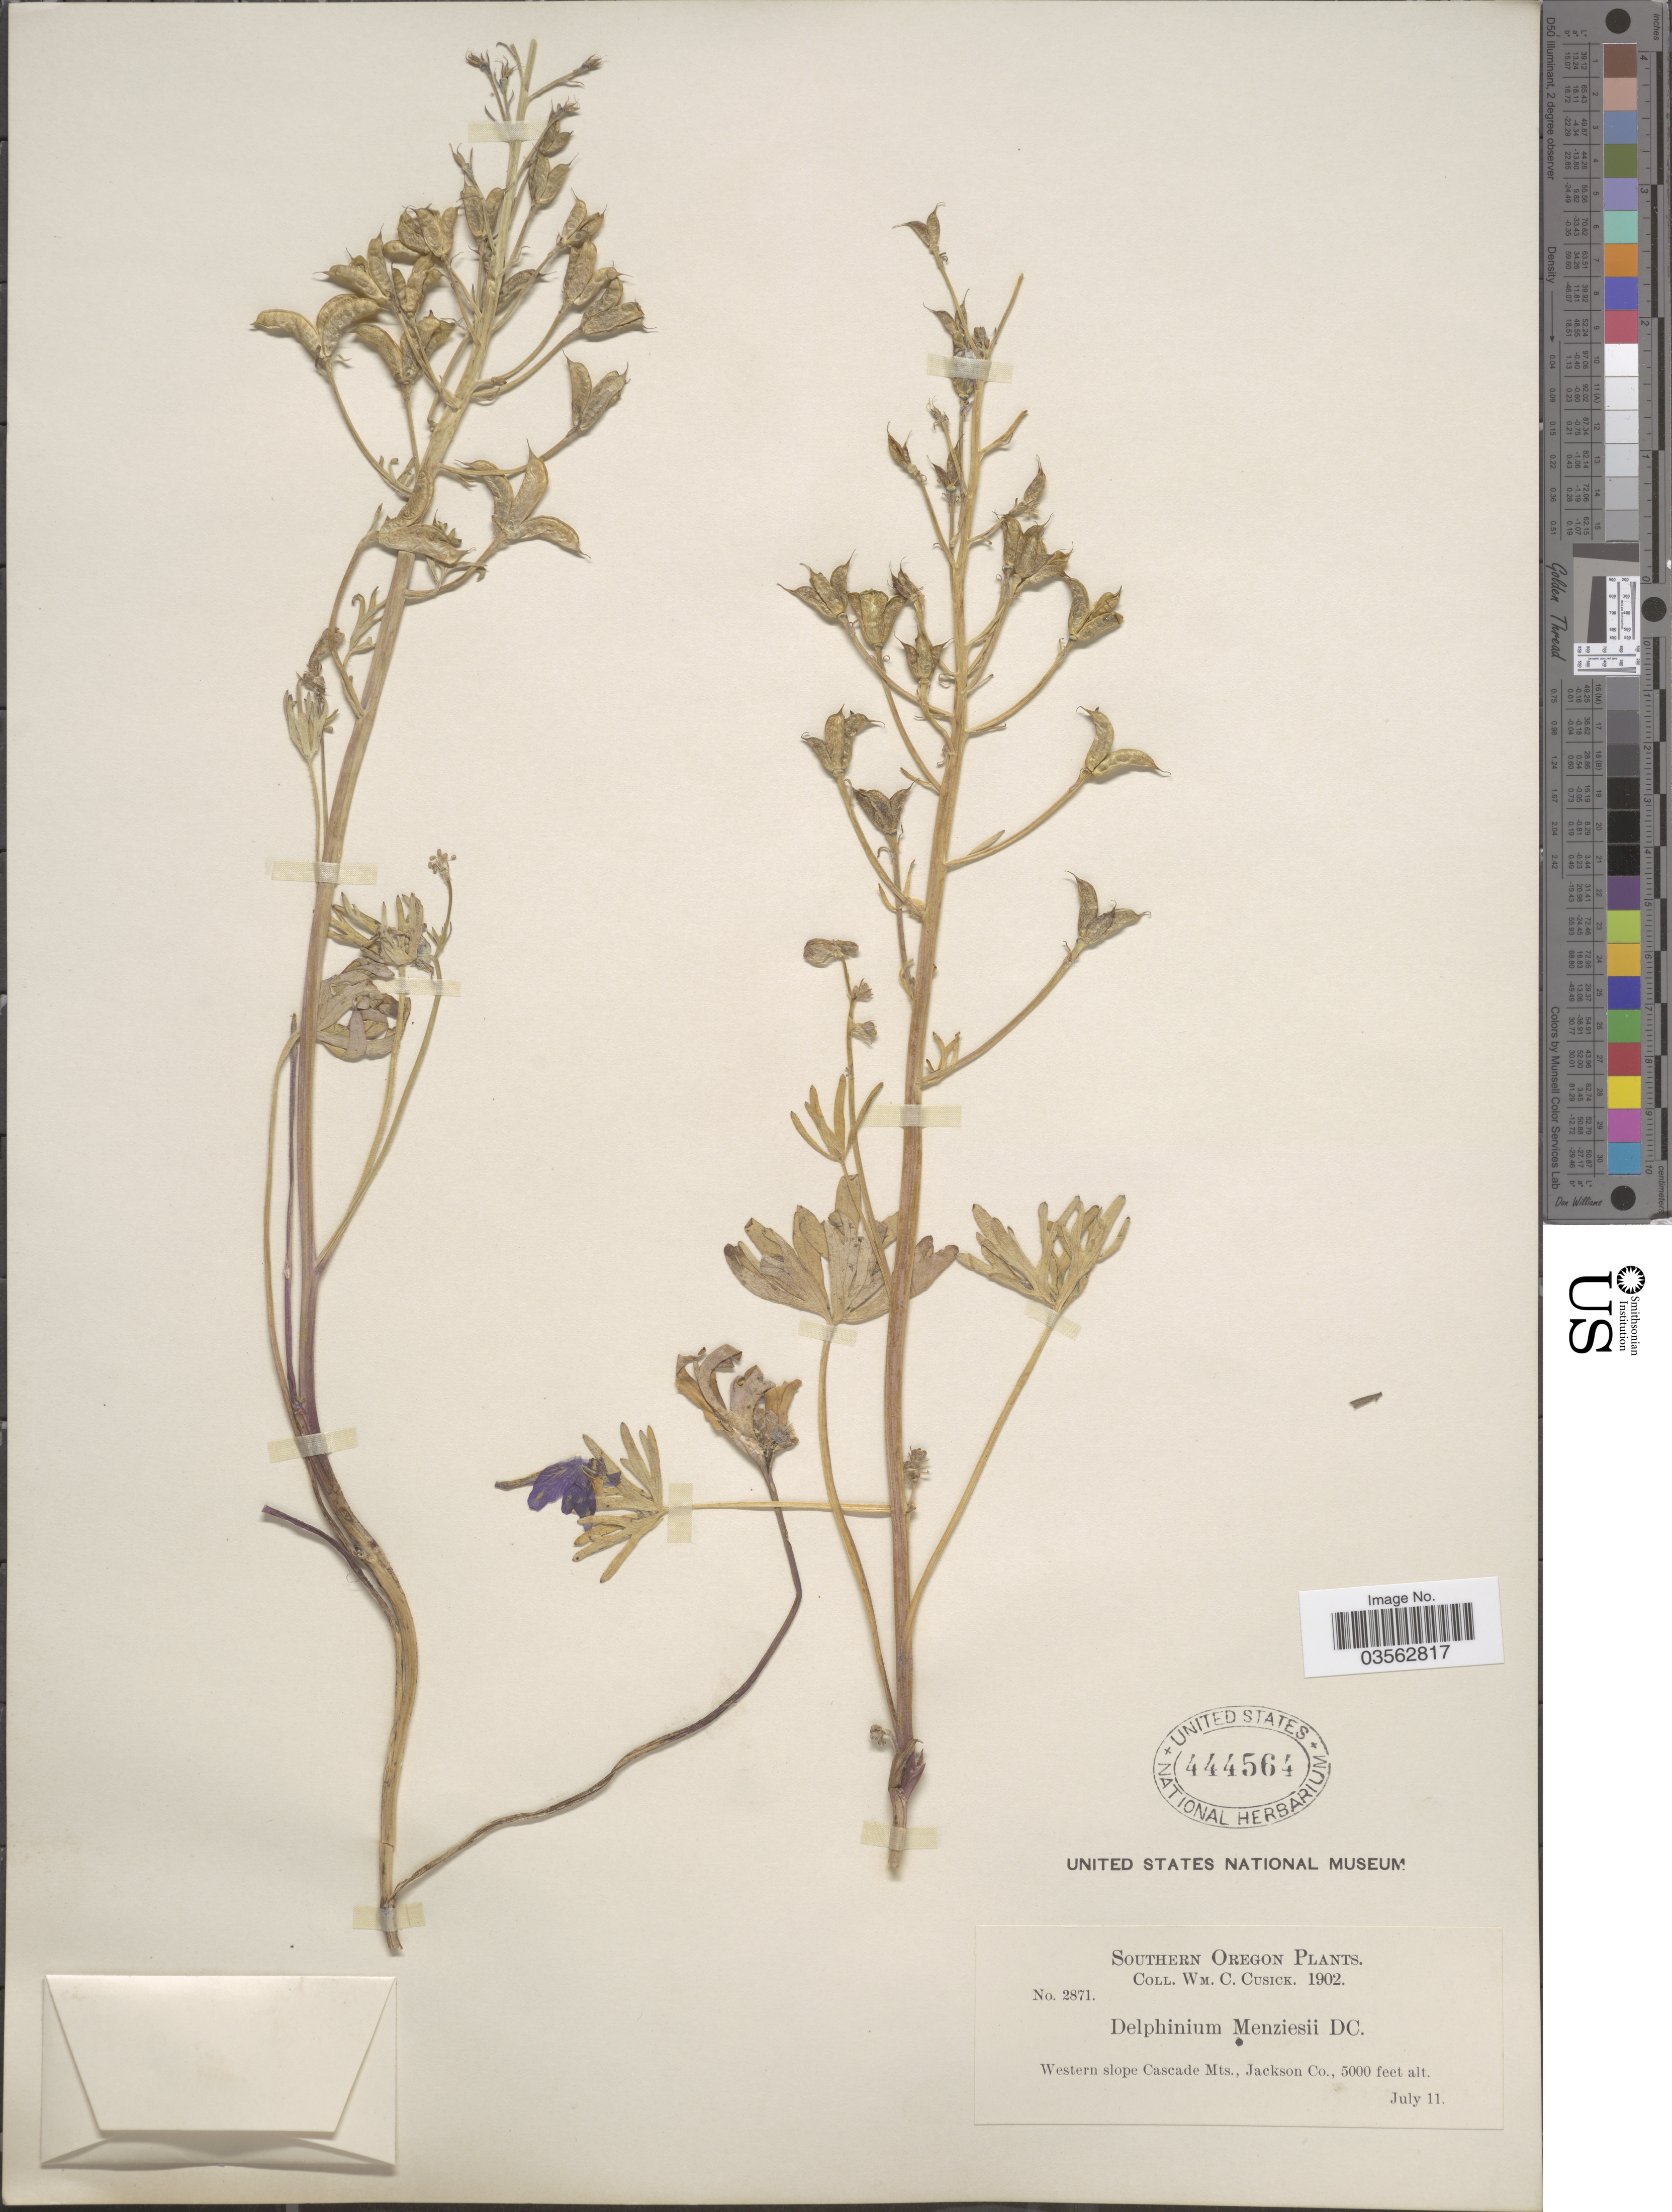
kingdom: Plantae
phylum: Tracheophyta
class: Magnoliopsida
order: Ranunculales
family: Ranunculaceae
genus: Delphinium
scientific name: Delphinium columbianum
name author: Greene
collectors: W. C. Cusick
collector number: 2871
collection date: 1902-07-11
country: United States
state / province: Oregon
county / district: Jackson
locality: Southern Oregon. Western slope Cascade Mts., Jackson Co.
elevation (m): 1524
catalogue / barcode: US 444564